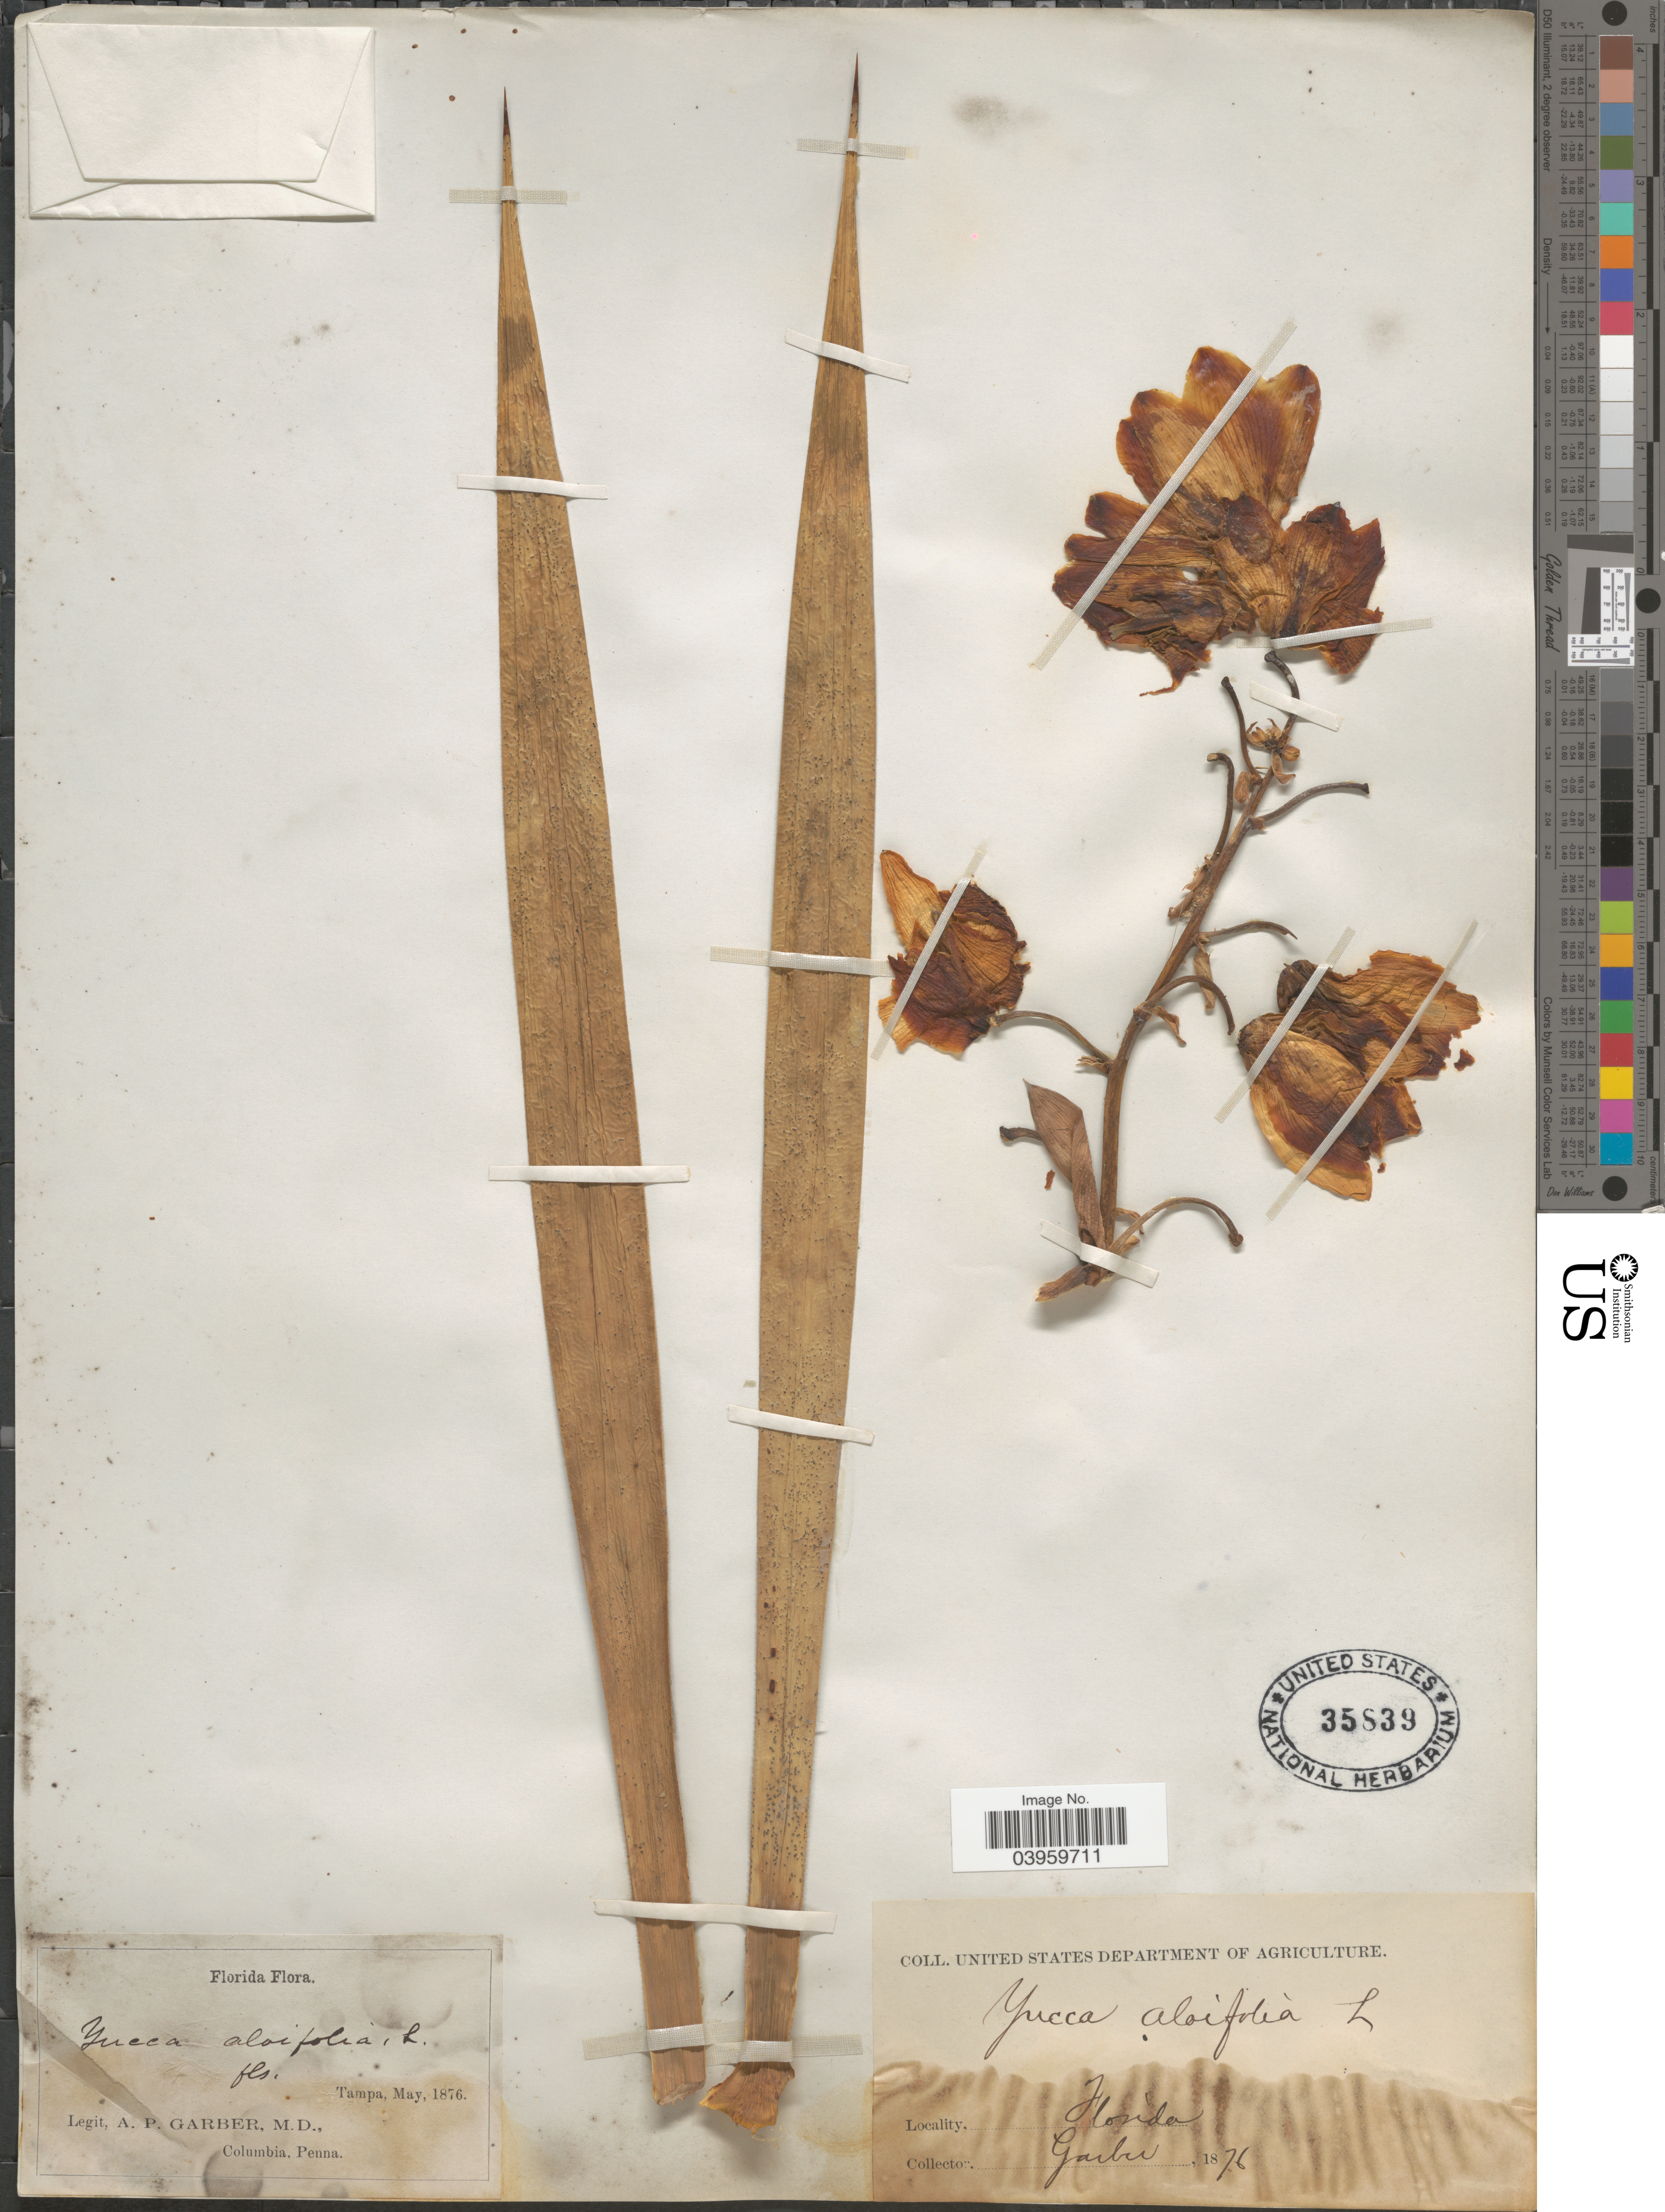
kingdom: Plantae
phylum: Tracheophyta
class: Liliopsida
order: Asparagales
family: Asparagaceae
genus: Yucca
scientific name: Yucca aloifolia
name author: L.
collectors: A. P. Garber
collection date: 1876-05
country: United States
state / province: Florida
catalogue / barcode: US 35839